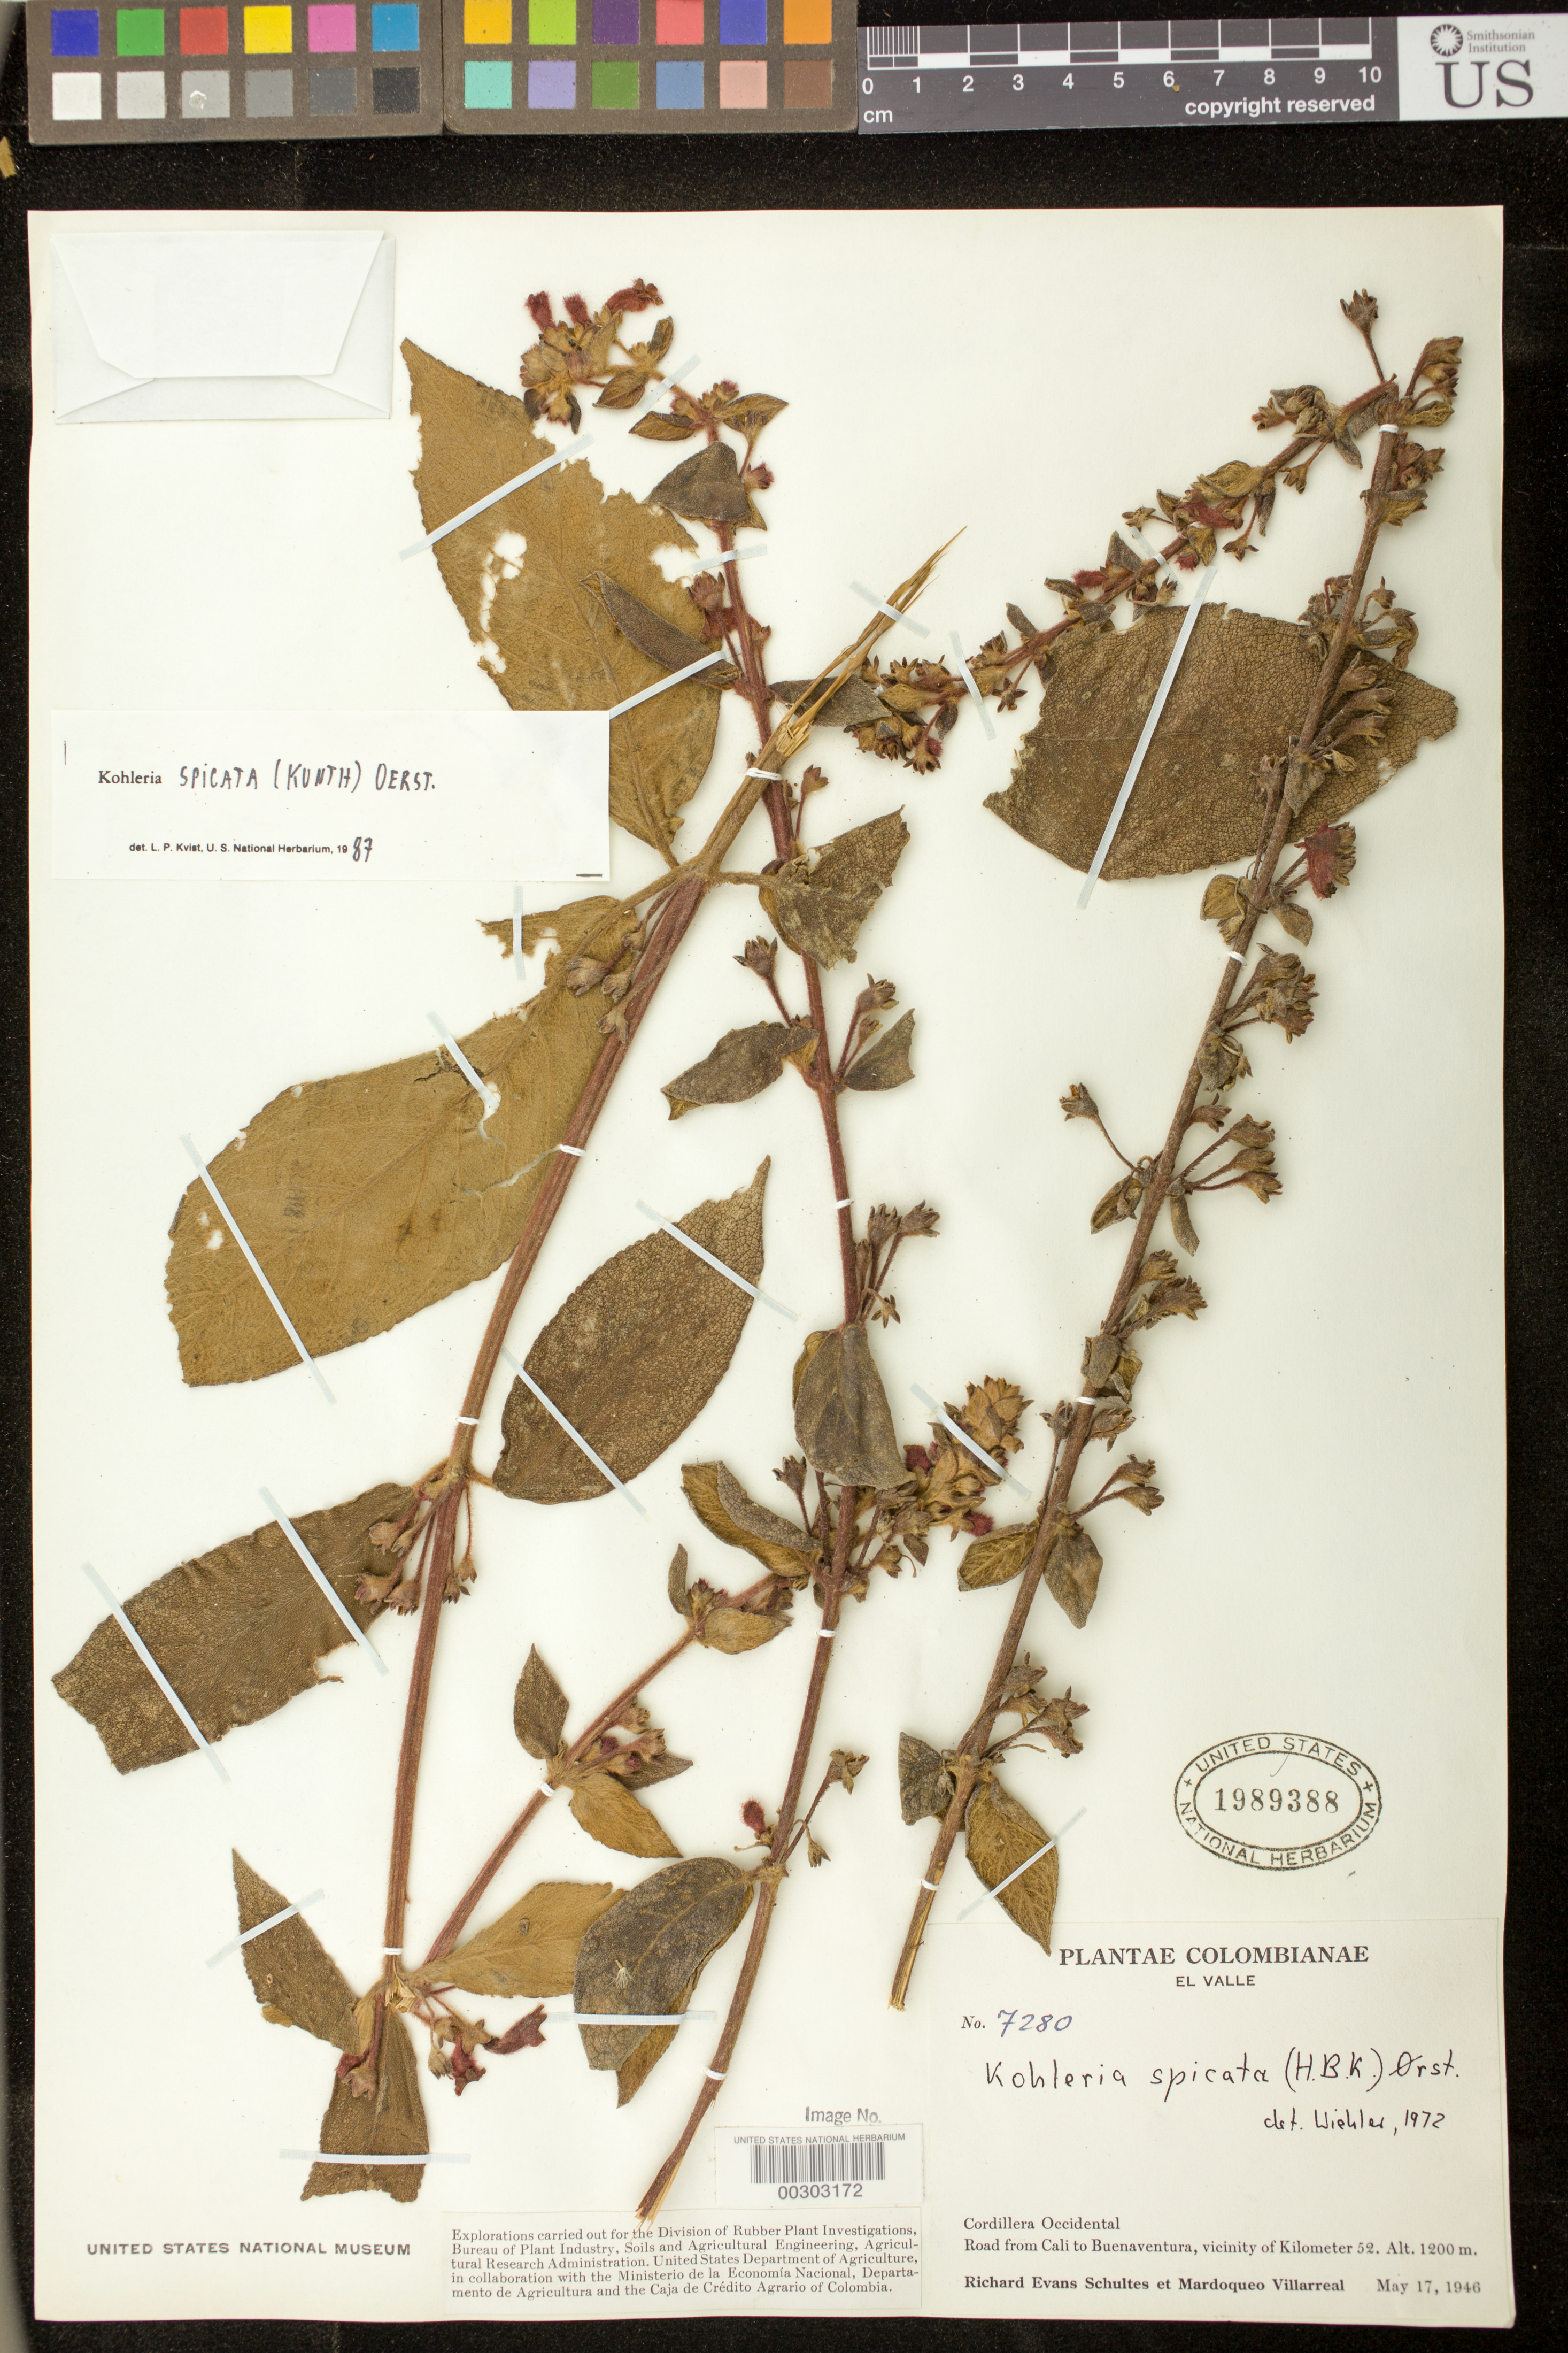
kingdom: Plantae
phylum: Tracheophyta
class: Magnoliopsida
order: Lamiales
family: Gesneriaceae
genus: Kohleria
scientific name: Kohleria spicata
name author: (Kunth) Oerst.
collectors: R. E. Schultes & M. Villarreal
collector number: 7280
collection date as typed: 17 May 1946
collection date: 1946-05-17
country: Colombia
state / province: Valle del Cauca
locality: Cordillera Occidental, road from Cali to Buenaventura, vicinity of km 52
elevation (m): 1200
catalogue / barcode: US 1989388